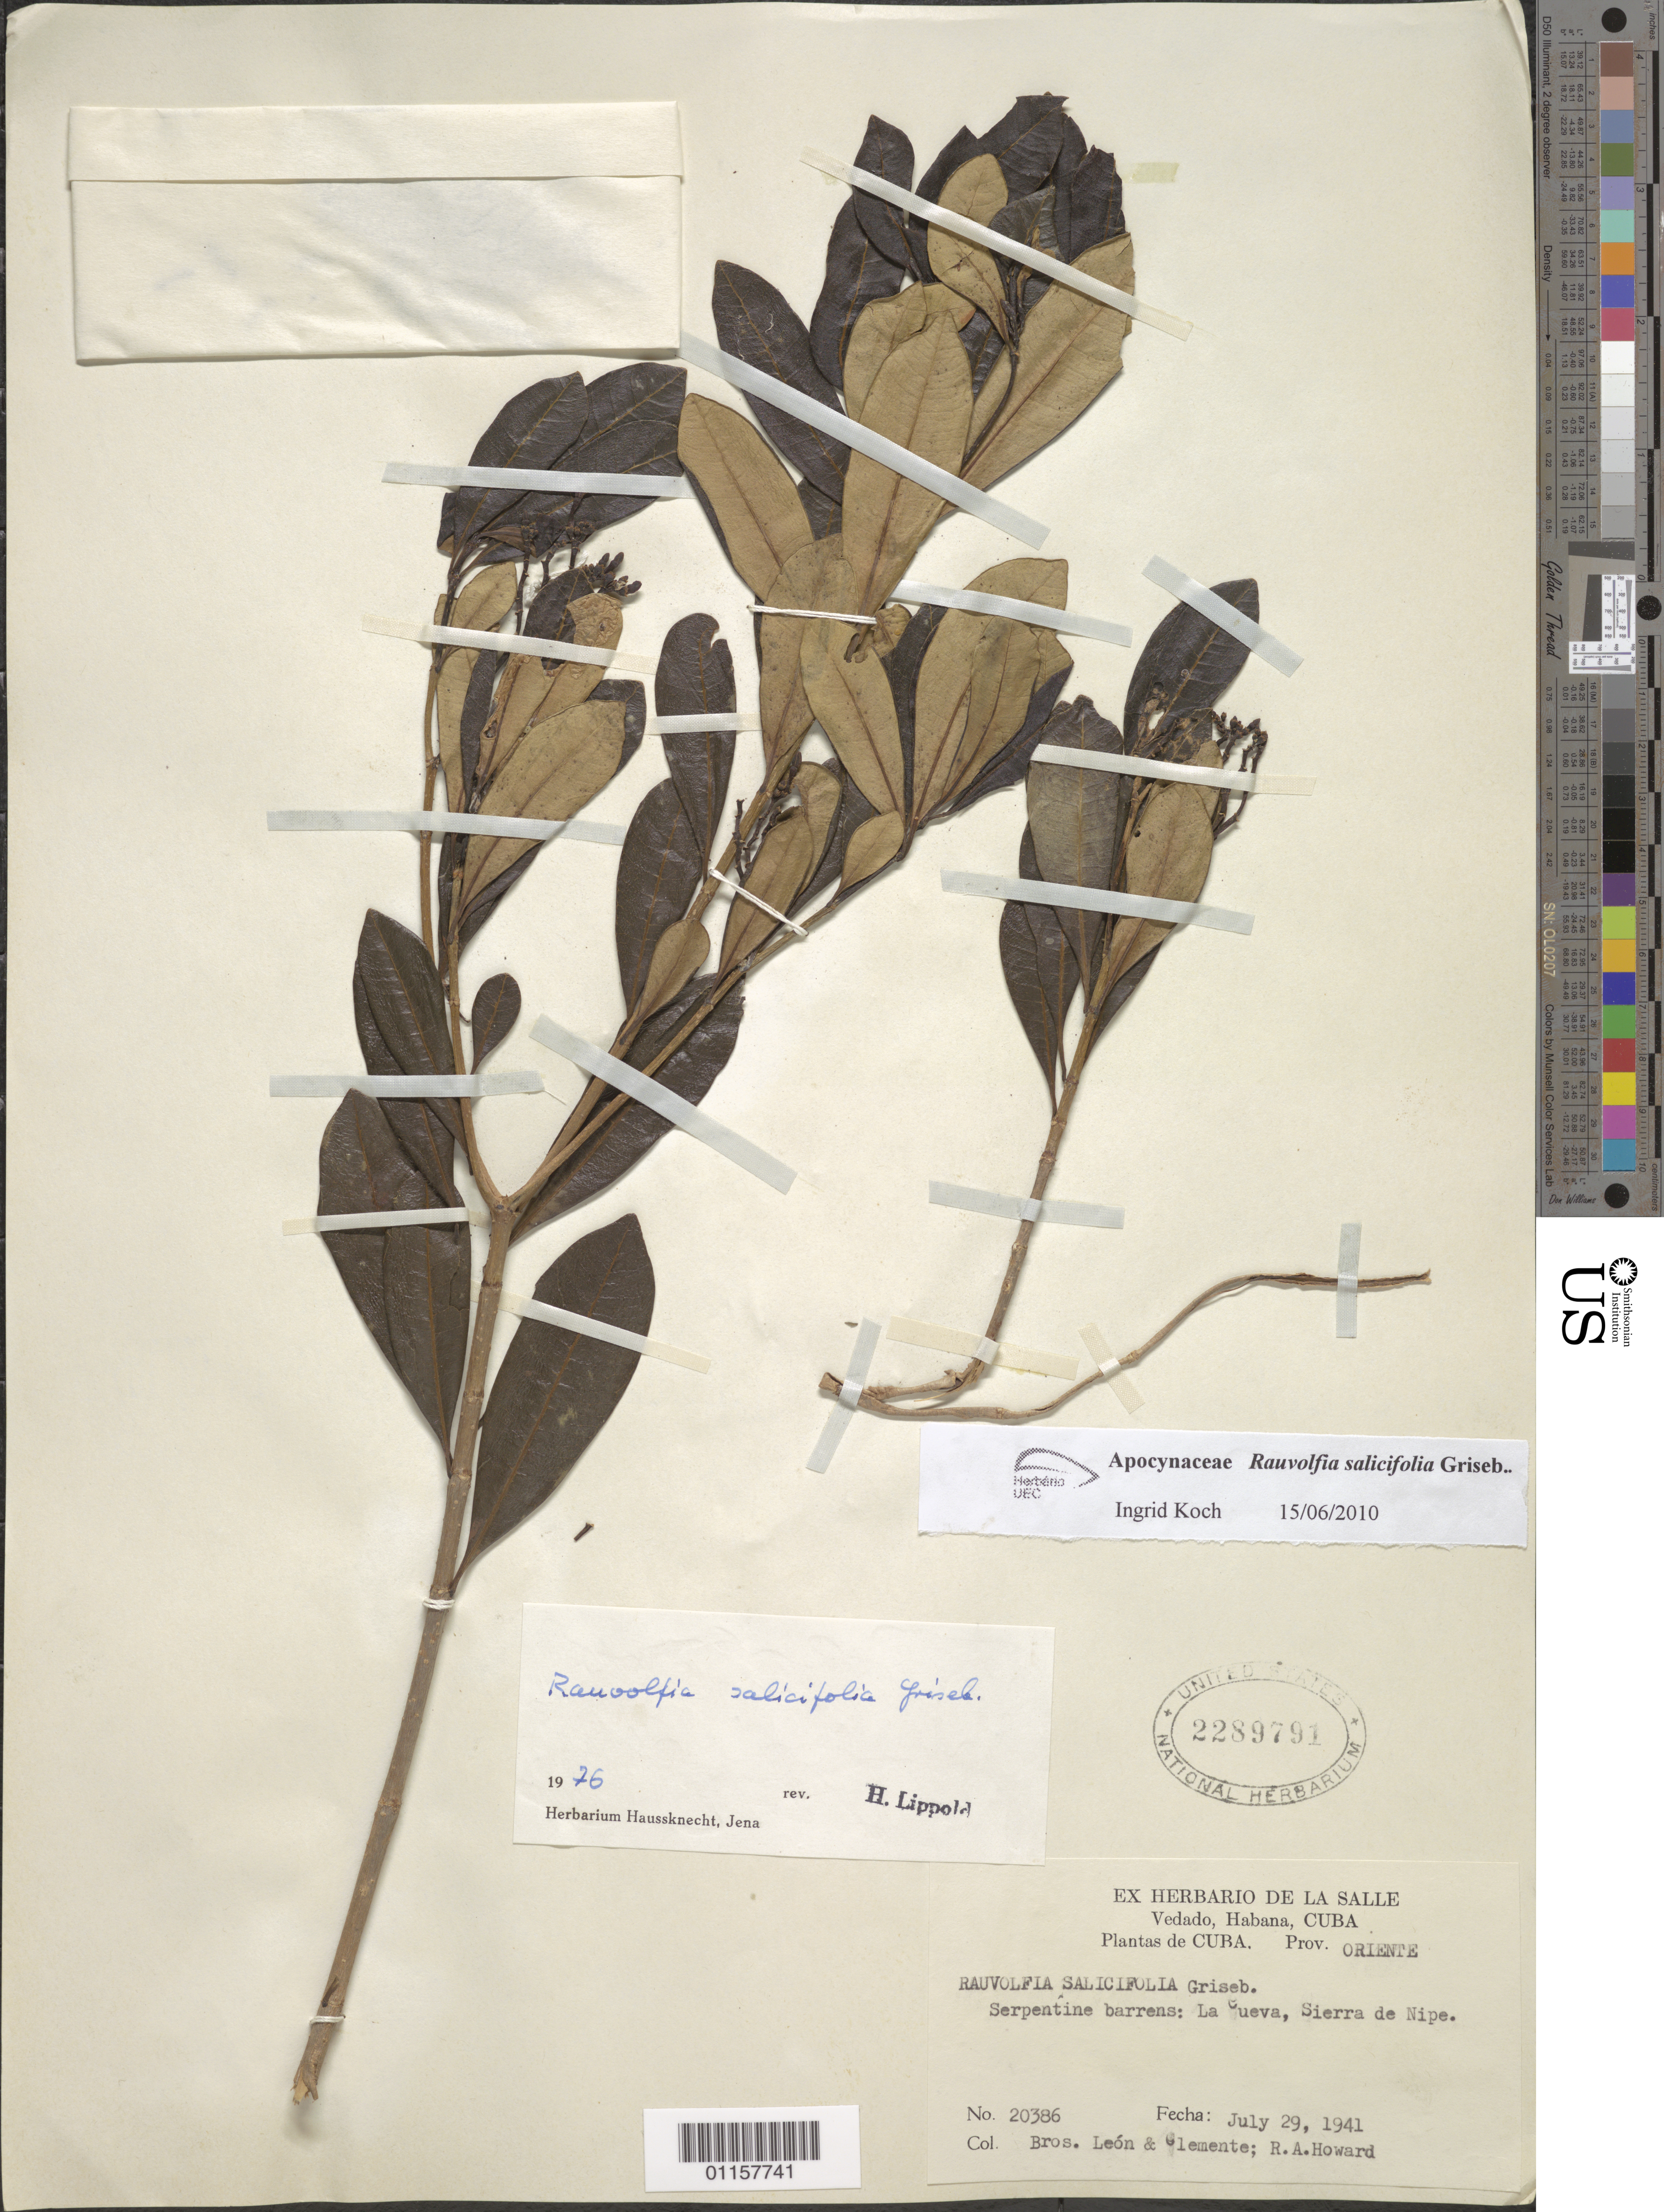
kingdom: Plantae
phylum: Tracheophyta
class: Magnoliopsida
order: Gentianales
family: Apocynaceae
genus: Rauvolfia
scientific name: Rauvolfia salicifolia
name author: Griseb.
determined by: Koch, I.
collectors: Bro. León, Bro. Clemente & R. A. Howard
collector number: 20386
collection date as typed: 29 Jul 1941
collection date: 1941-07-29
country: Cuba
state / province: Oriente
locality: Oriente Prov. La Cueva, Sierra de Nipe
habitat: Serpentine barrens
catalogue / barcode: US 2289791